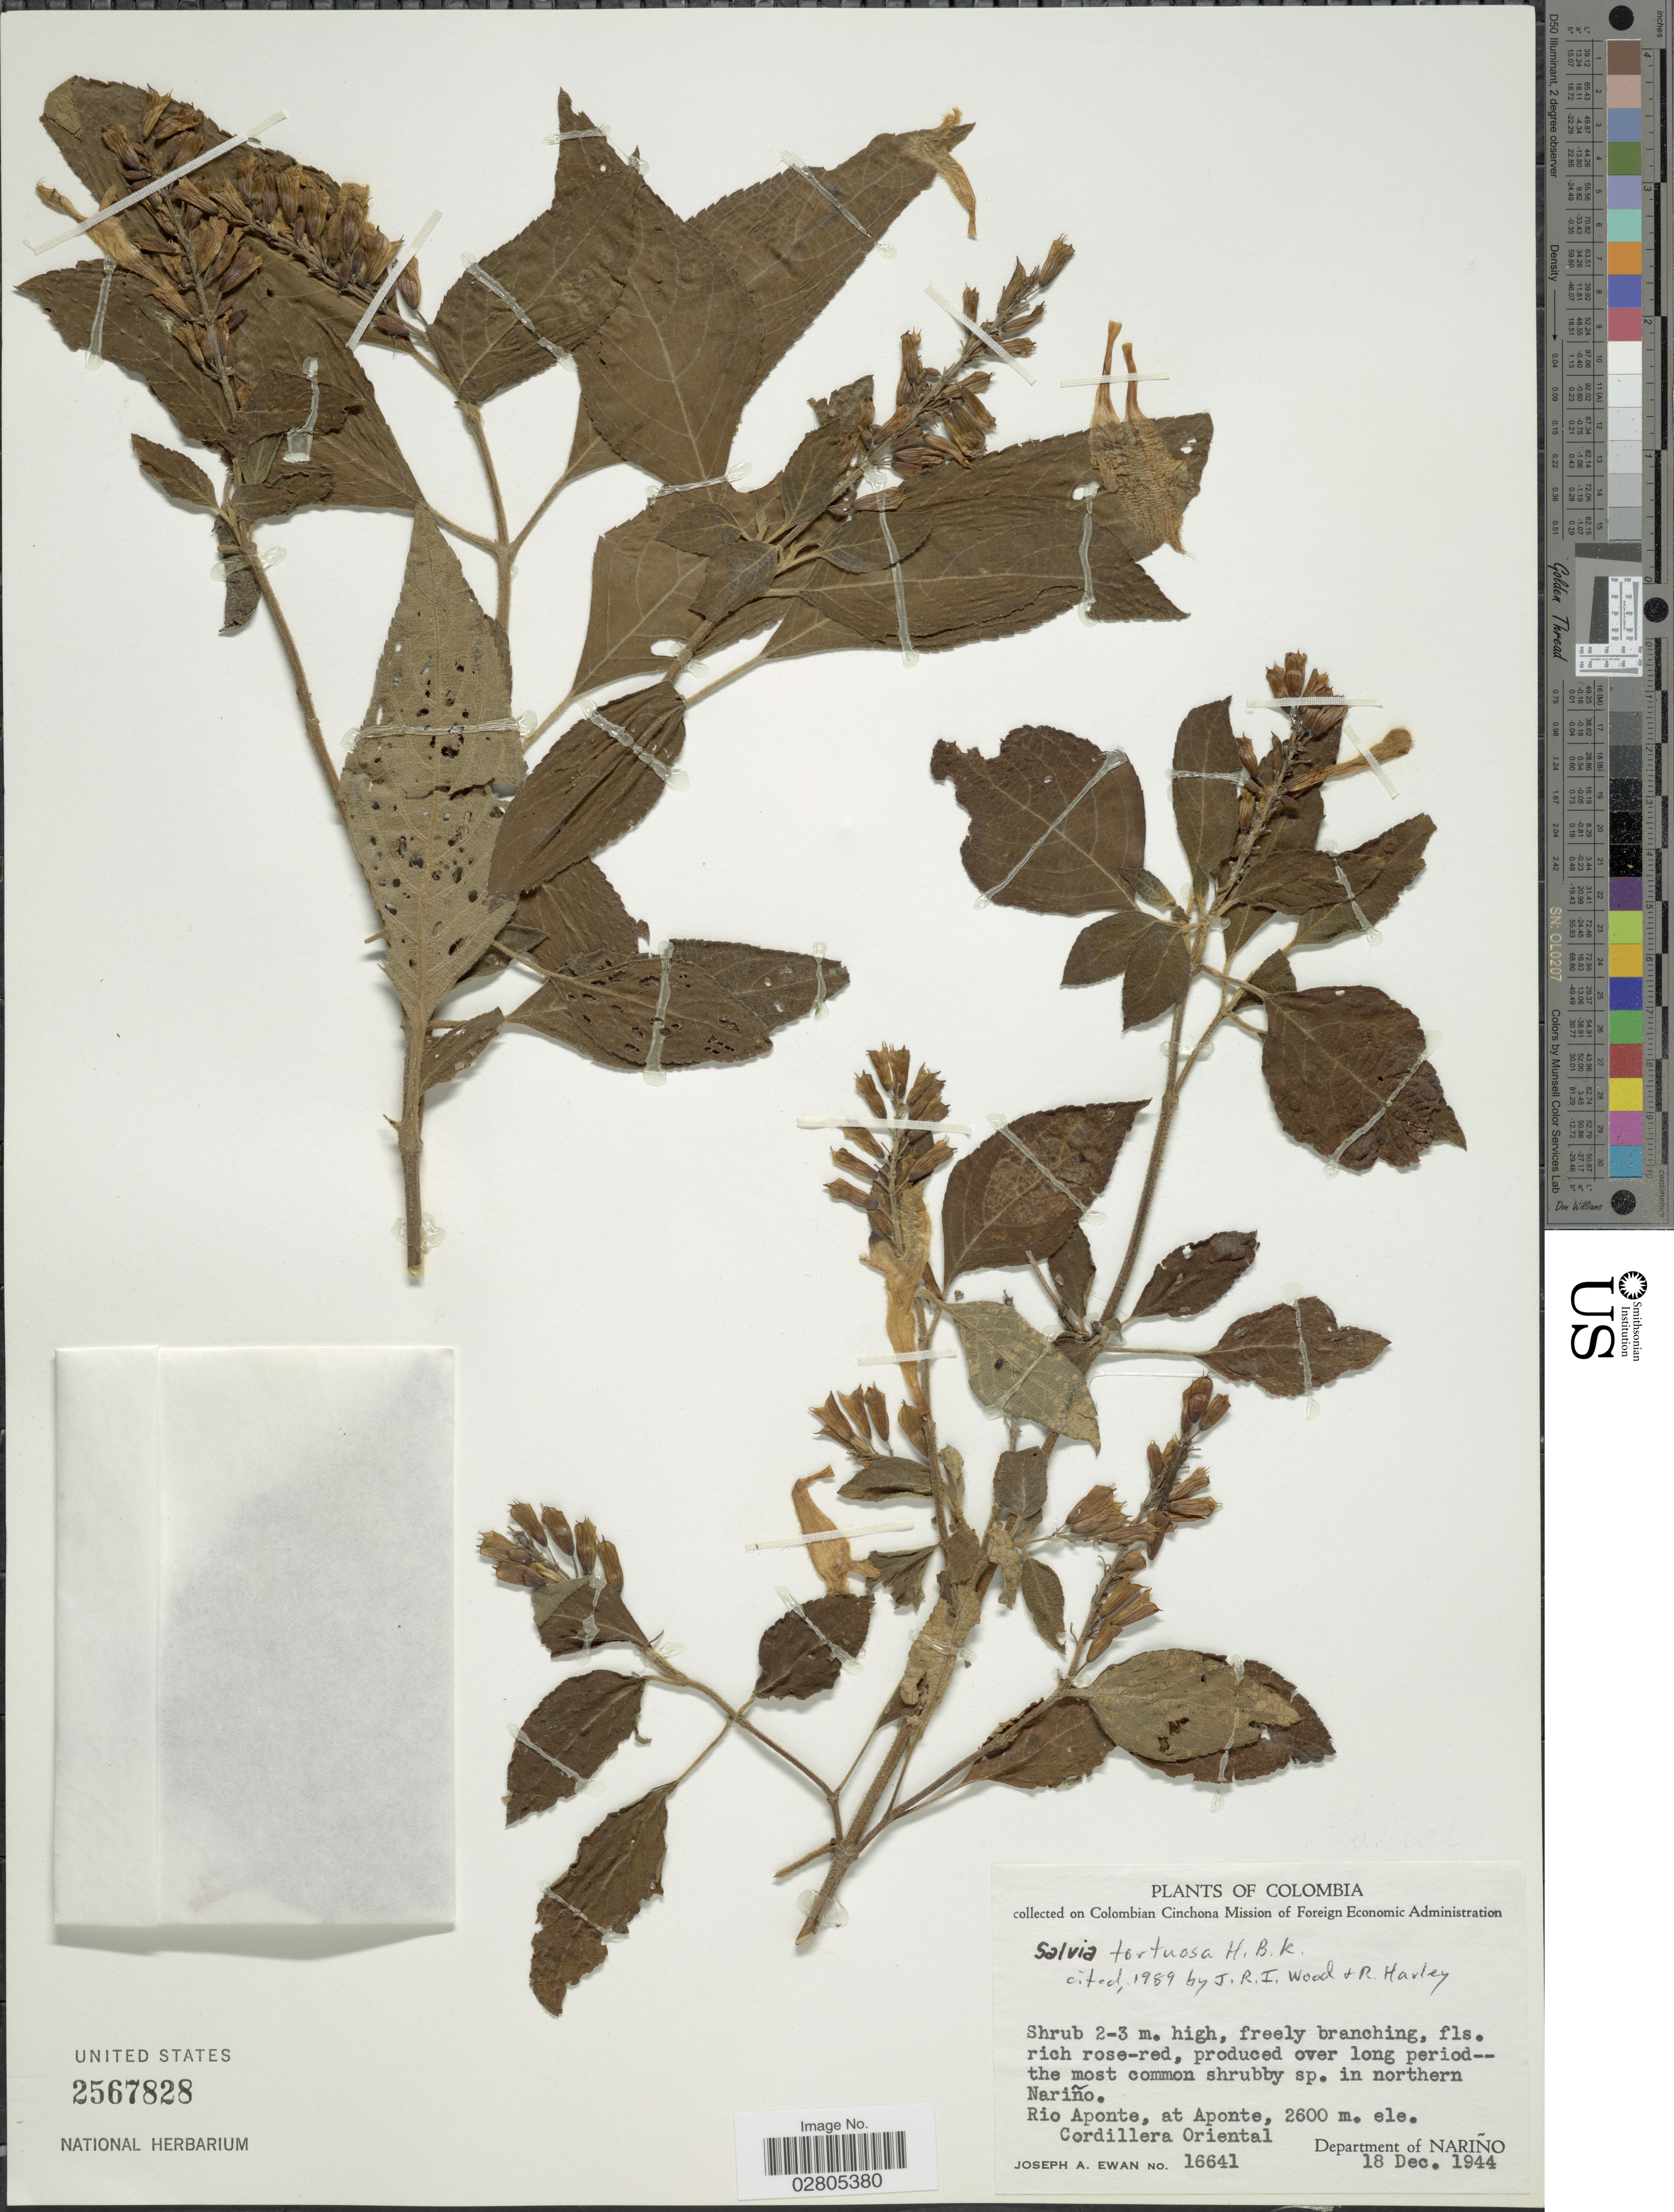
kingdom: Plantae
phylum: Tracheophyta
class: Magnoliopsida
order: Lamiales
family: Lamiaceae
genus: Salvia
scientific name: Salvia tortuosa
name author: Kunth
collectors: J. A. Ewan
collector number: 16641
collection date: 1944-12-18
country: Colombia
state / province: Nariño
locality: Northern Nariño. Rio Aponte, at Aponte, Cordillera Oriental. Department of Nariño.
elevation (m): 2600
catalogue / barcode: US 2567828